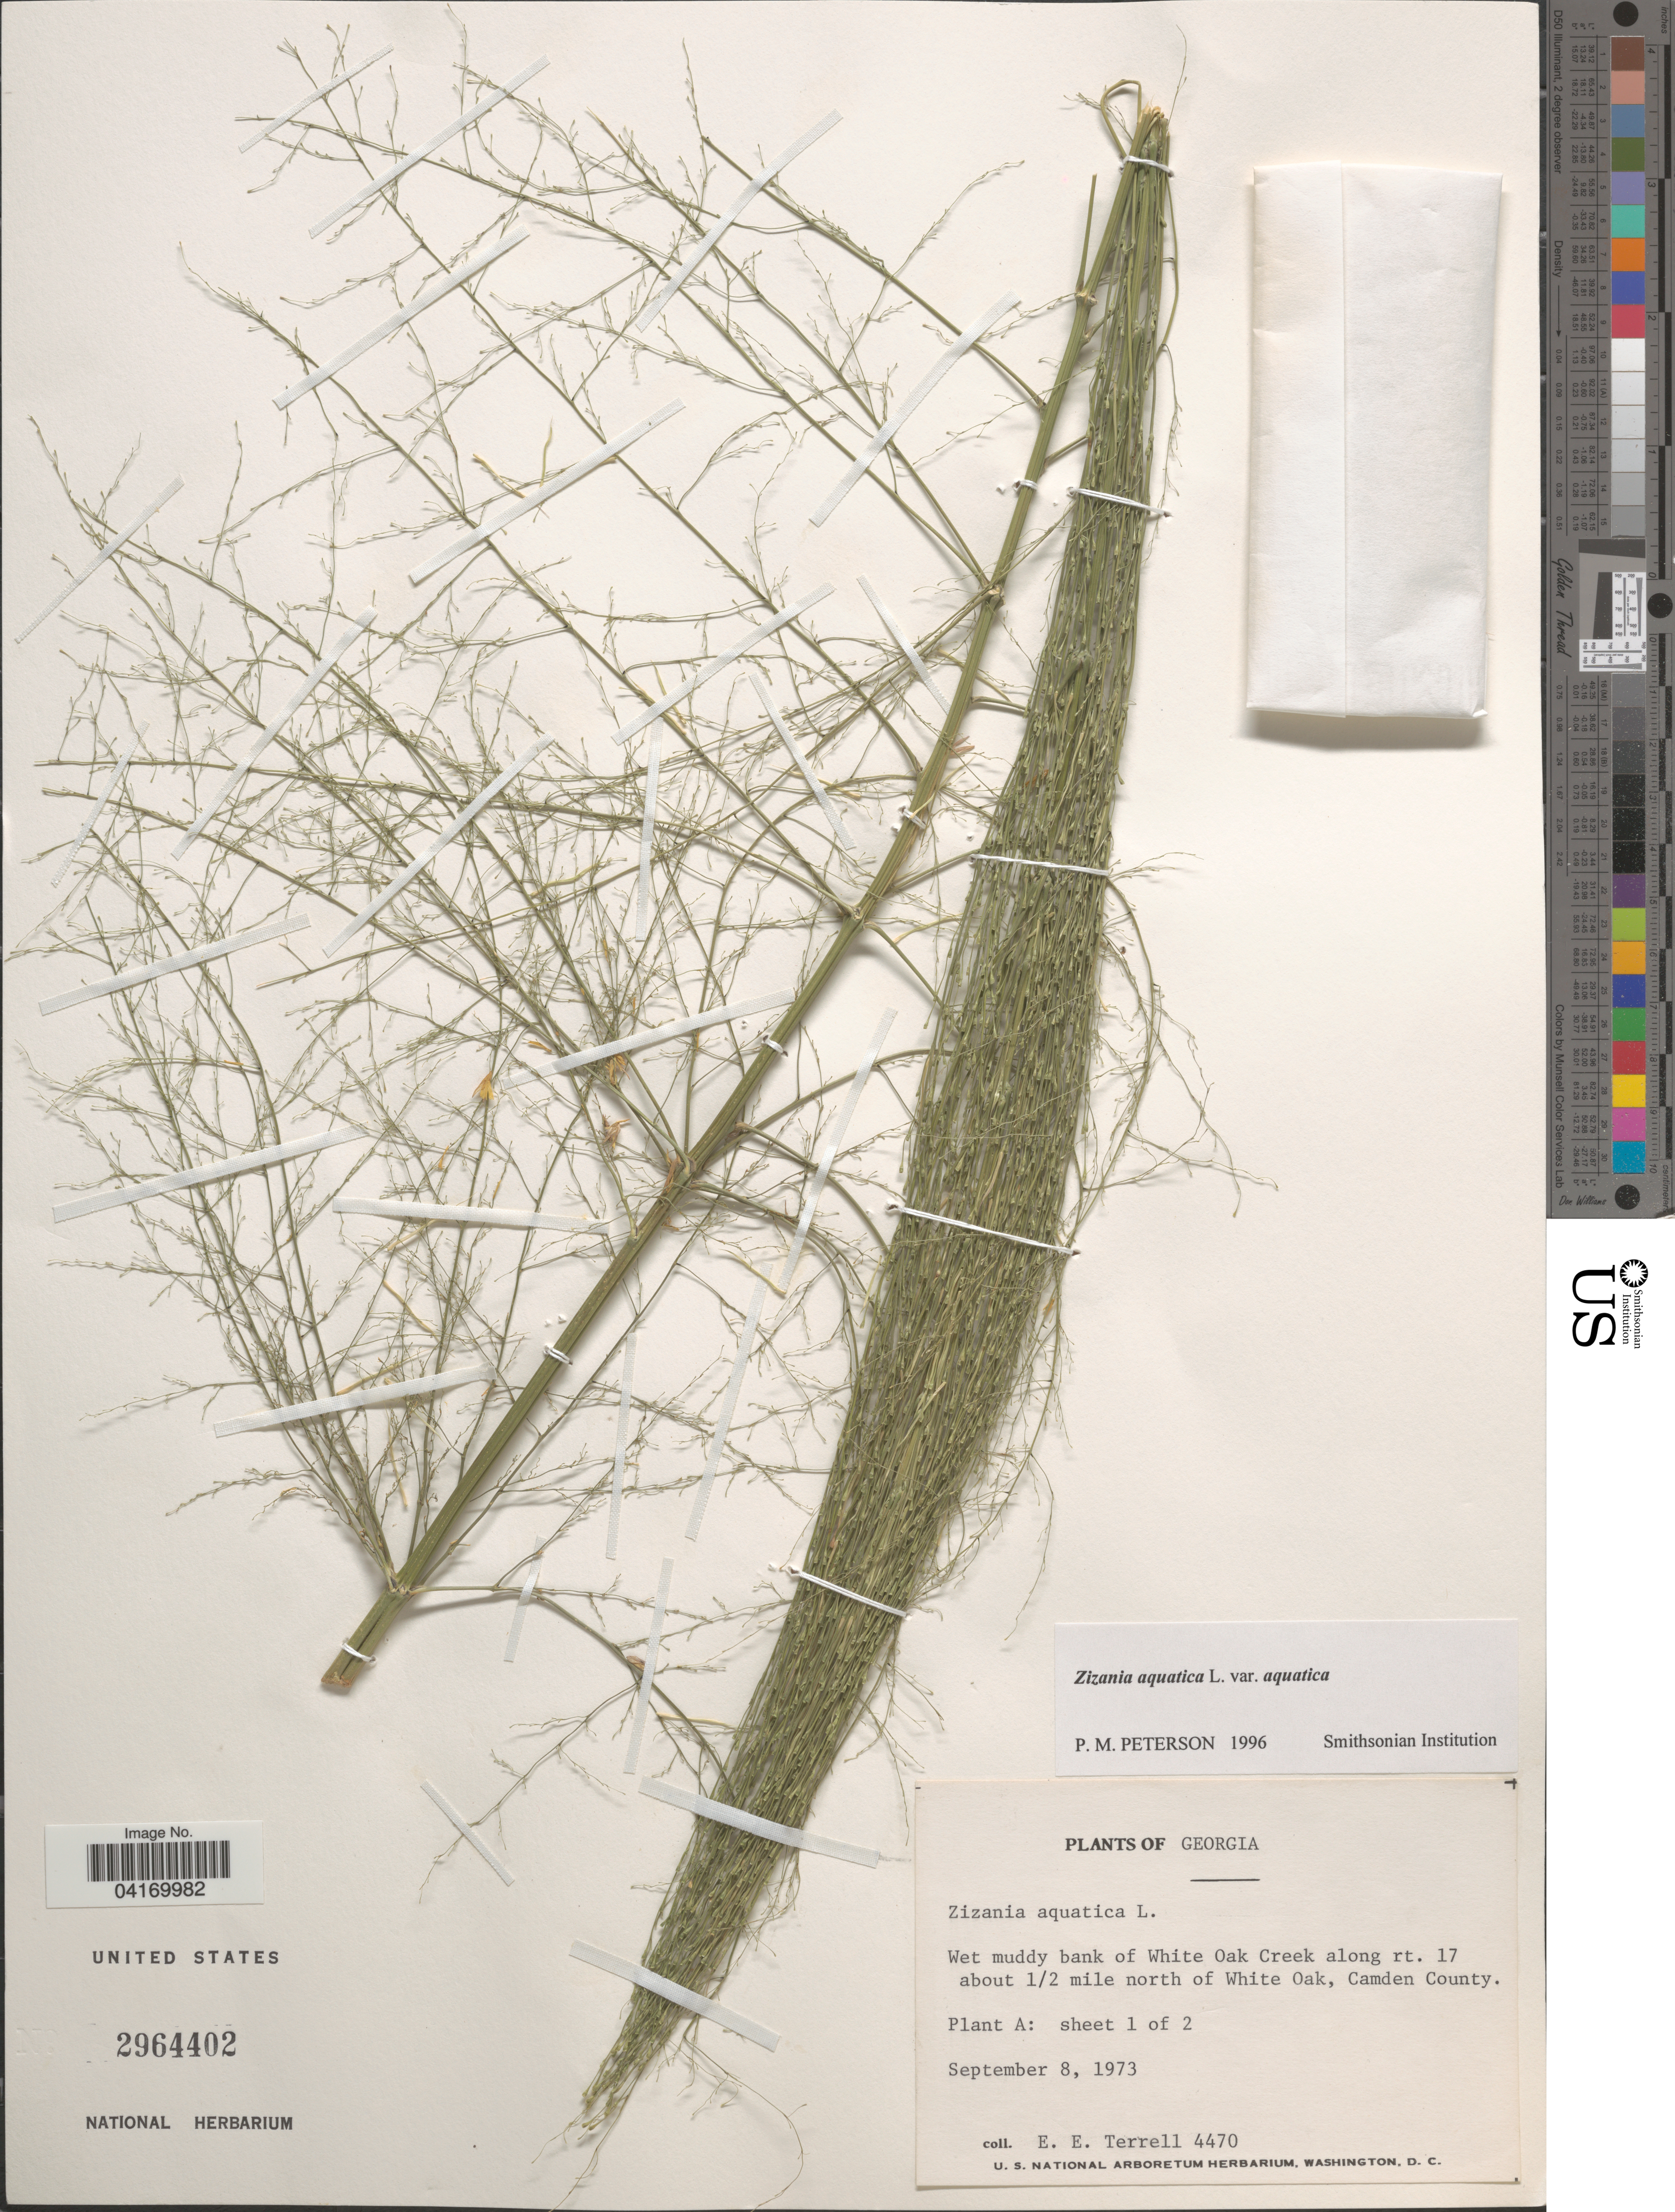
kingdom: Plantae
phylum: Tracheophyta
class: Liliopsida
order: Poales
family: Poaceae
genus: Zizania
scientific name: Zizania aquatica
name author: L.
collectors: E. E. Terrell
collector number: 4470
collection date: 1973-09-08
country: United States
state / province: Georgia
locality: Wet muddy bank of White Oak Creek, along rt. 17 about ½ mile north of White Oak, Camden County.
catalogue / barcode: US 2964402